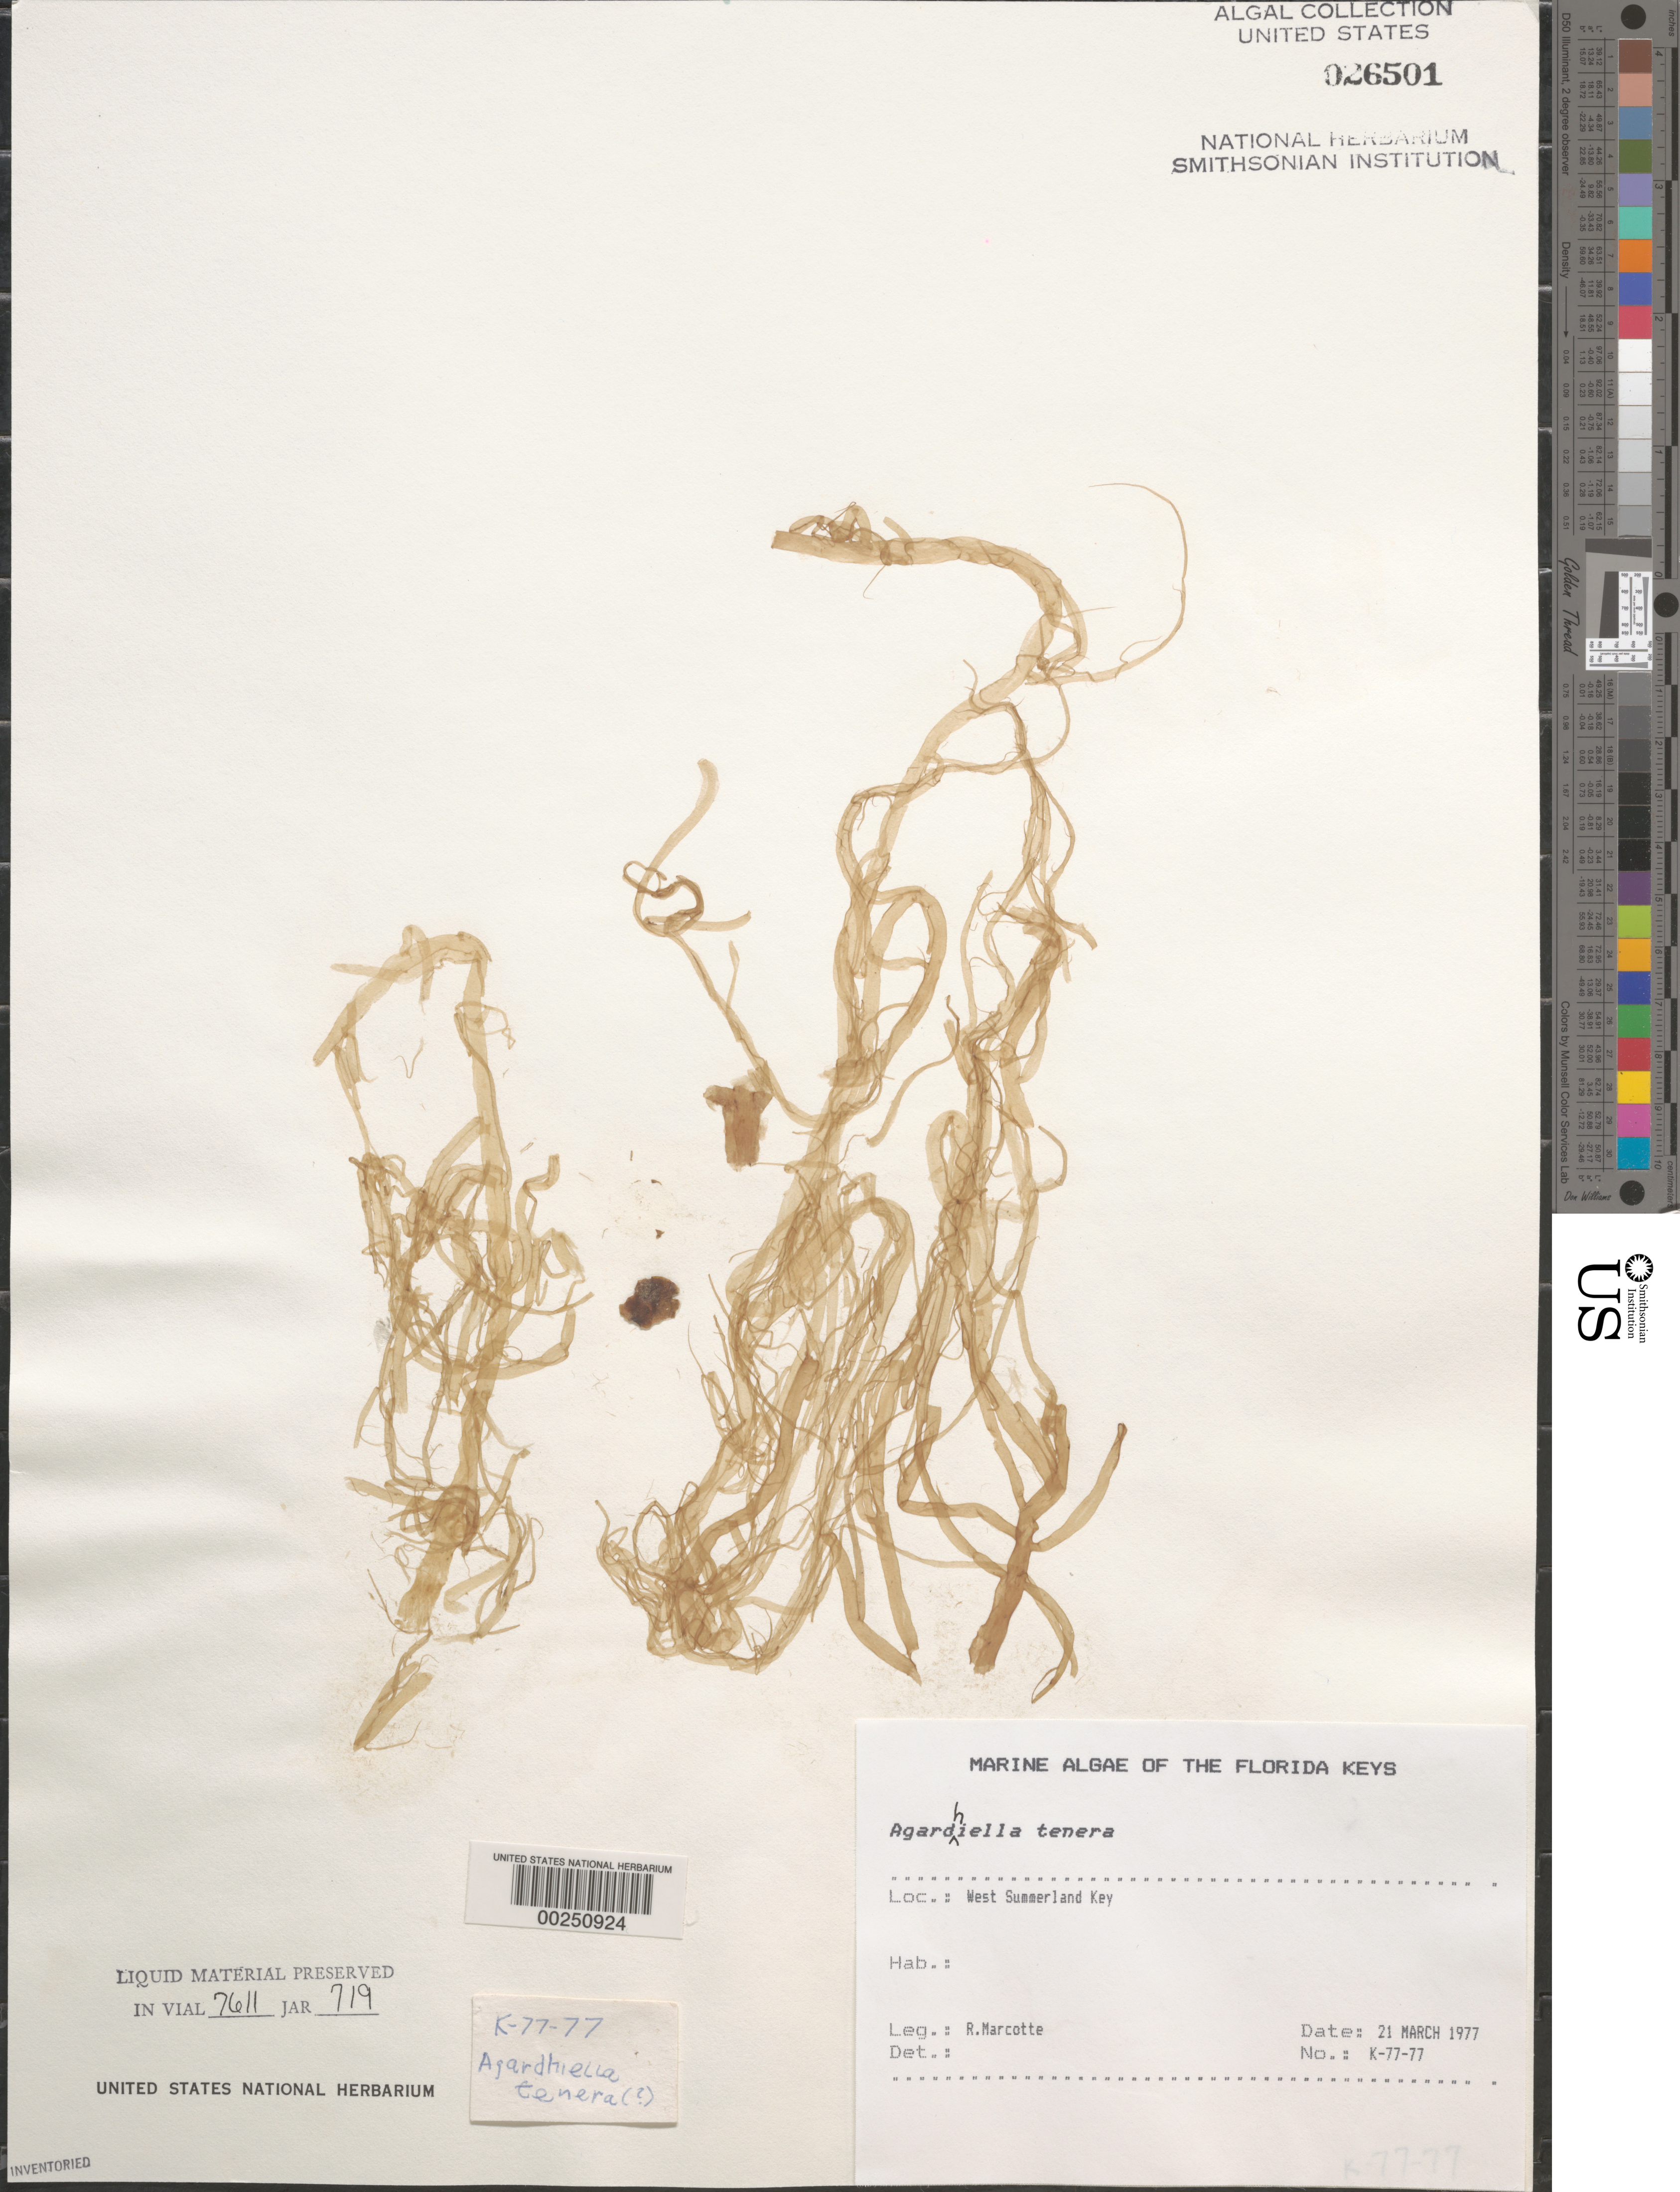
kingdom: Plantae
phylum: Rhodophyta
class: Florideophyceae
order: Gigartinales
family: Solieriaceae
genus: Agardhiella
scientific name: Agardhiella tenera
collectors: R. Marcotte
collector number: K-77-77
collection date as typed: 21 Mar 1977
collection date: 1977-03-21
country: United States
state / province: Florida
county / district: Monroe County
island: West Summerland Key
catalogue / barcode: US 26501